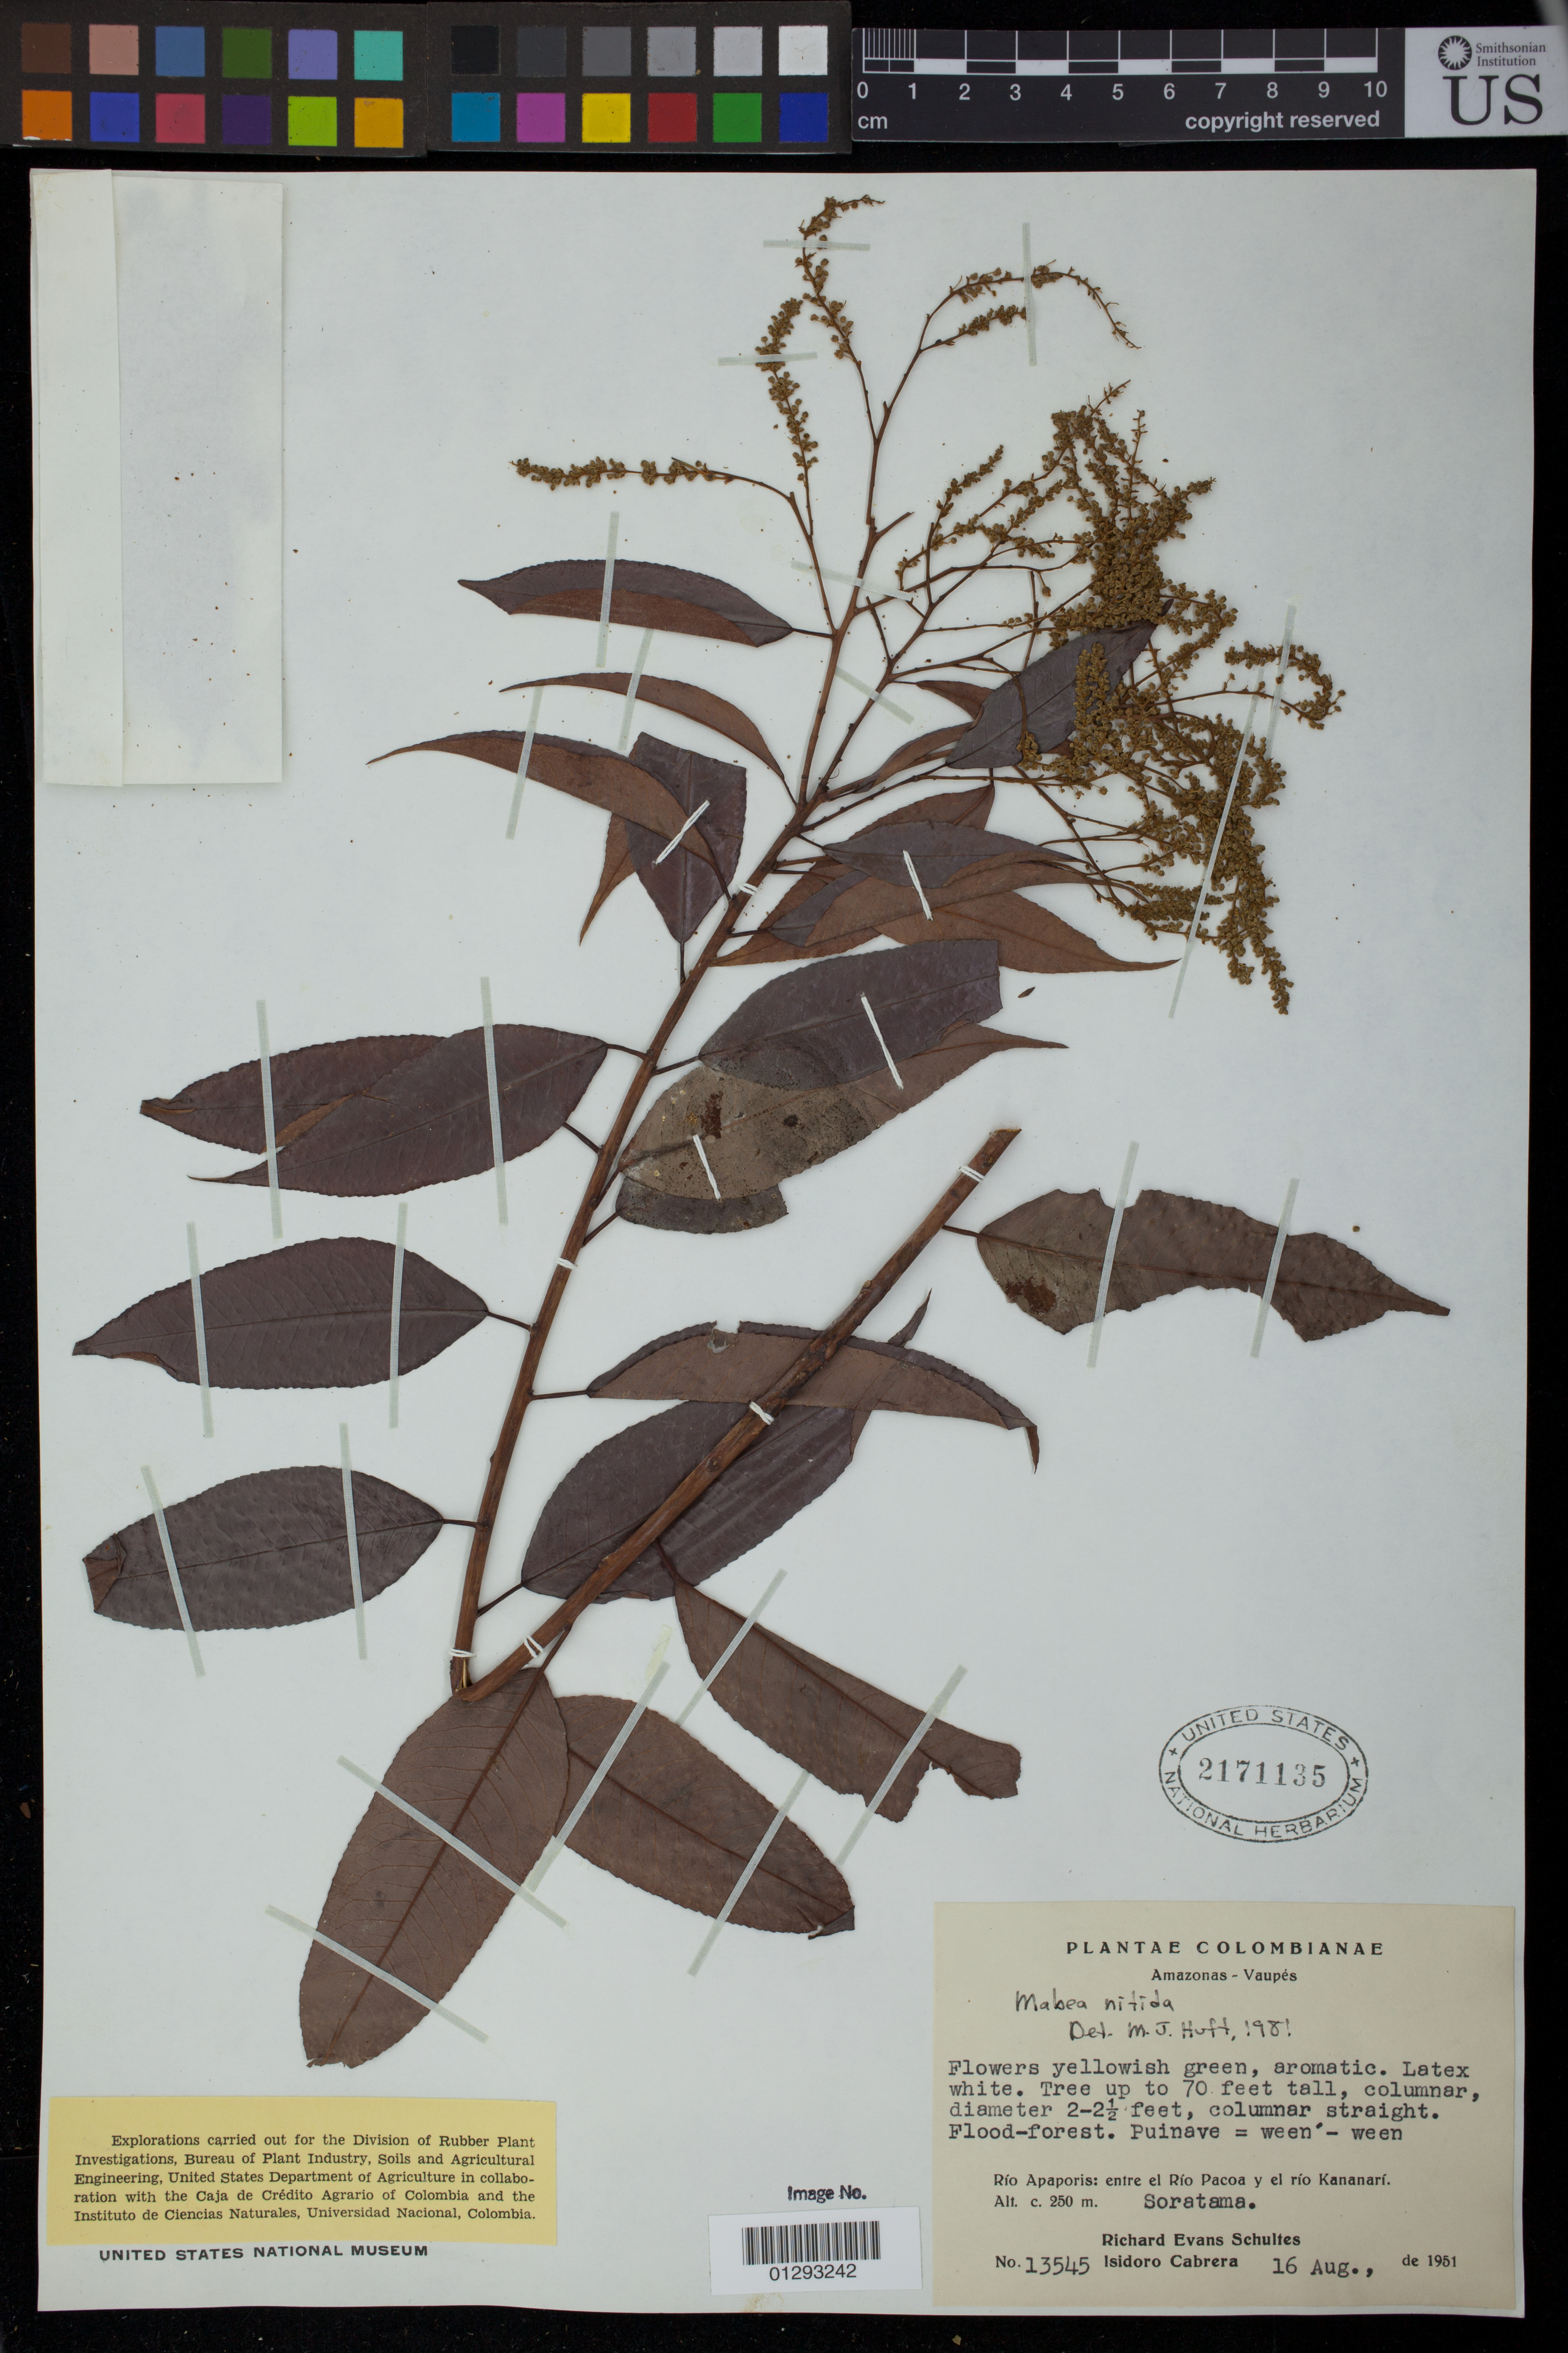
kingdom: Plantae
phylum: Tracheophyta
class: Magnoliopsida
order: Malpighiales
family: Euphorbiaceae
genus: Mabea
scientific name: Mabea nitida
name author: Spruce ex Benth.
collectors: R. E. Schultes & I. Cabrera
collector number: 13545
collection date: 1951-08-16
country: Colombia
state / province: Risaralda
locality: Soratama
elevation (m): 250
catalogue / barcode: US 2171135